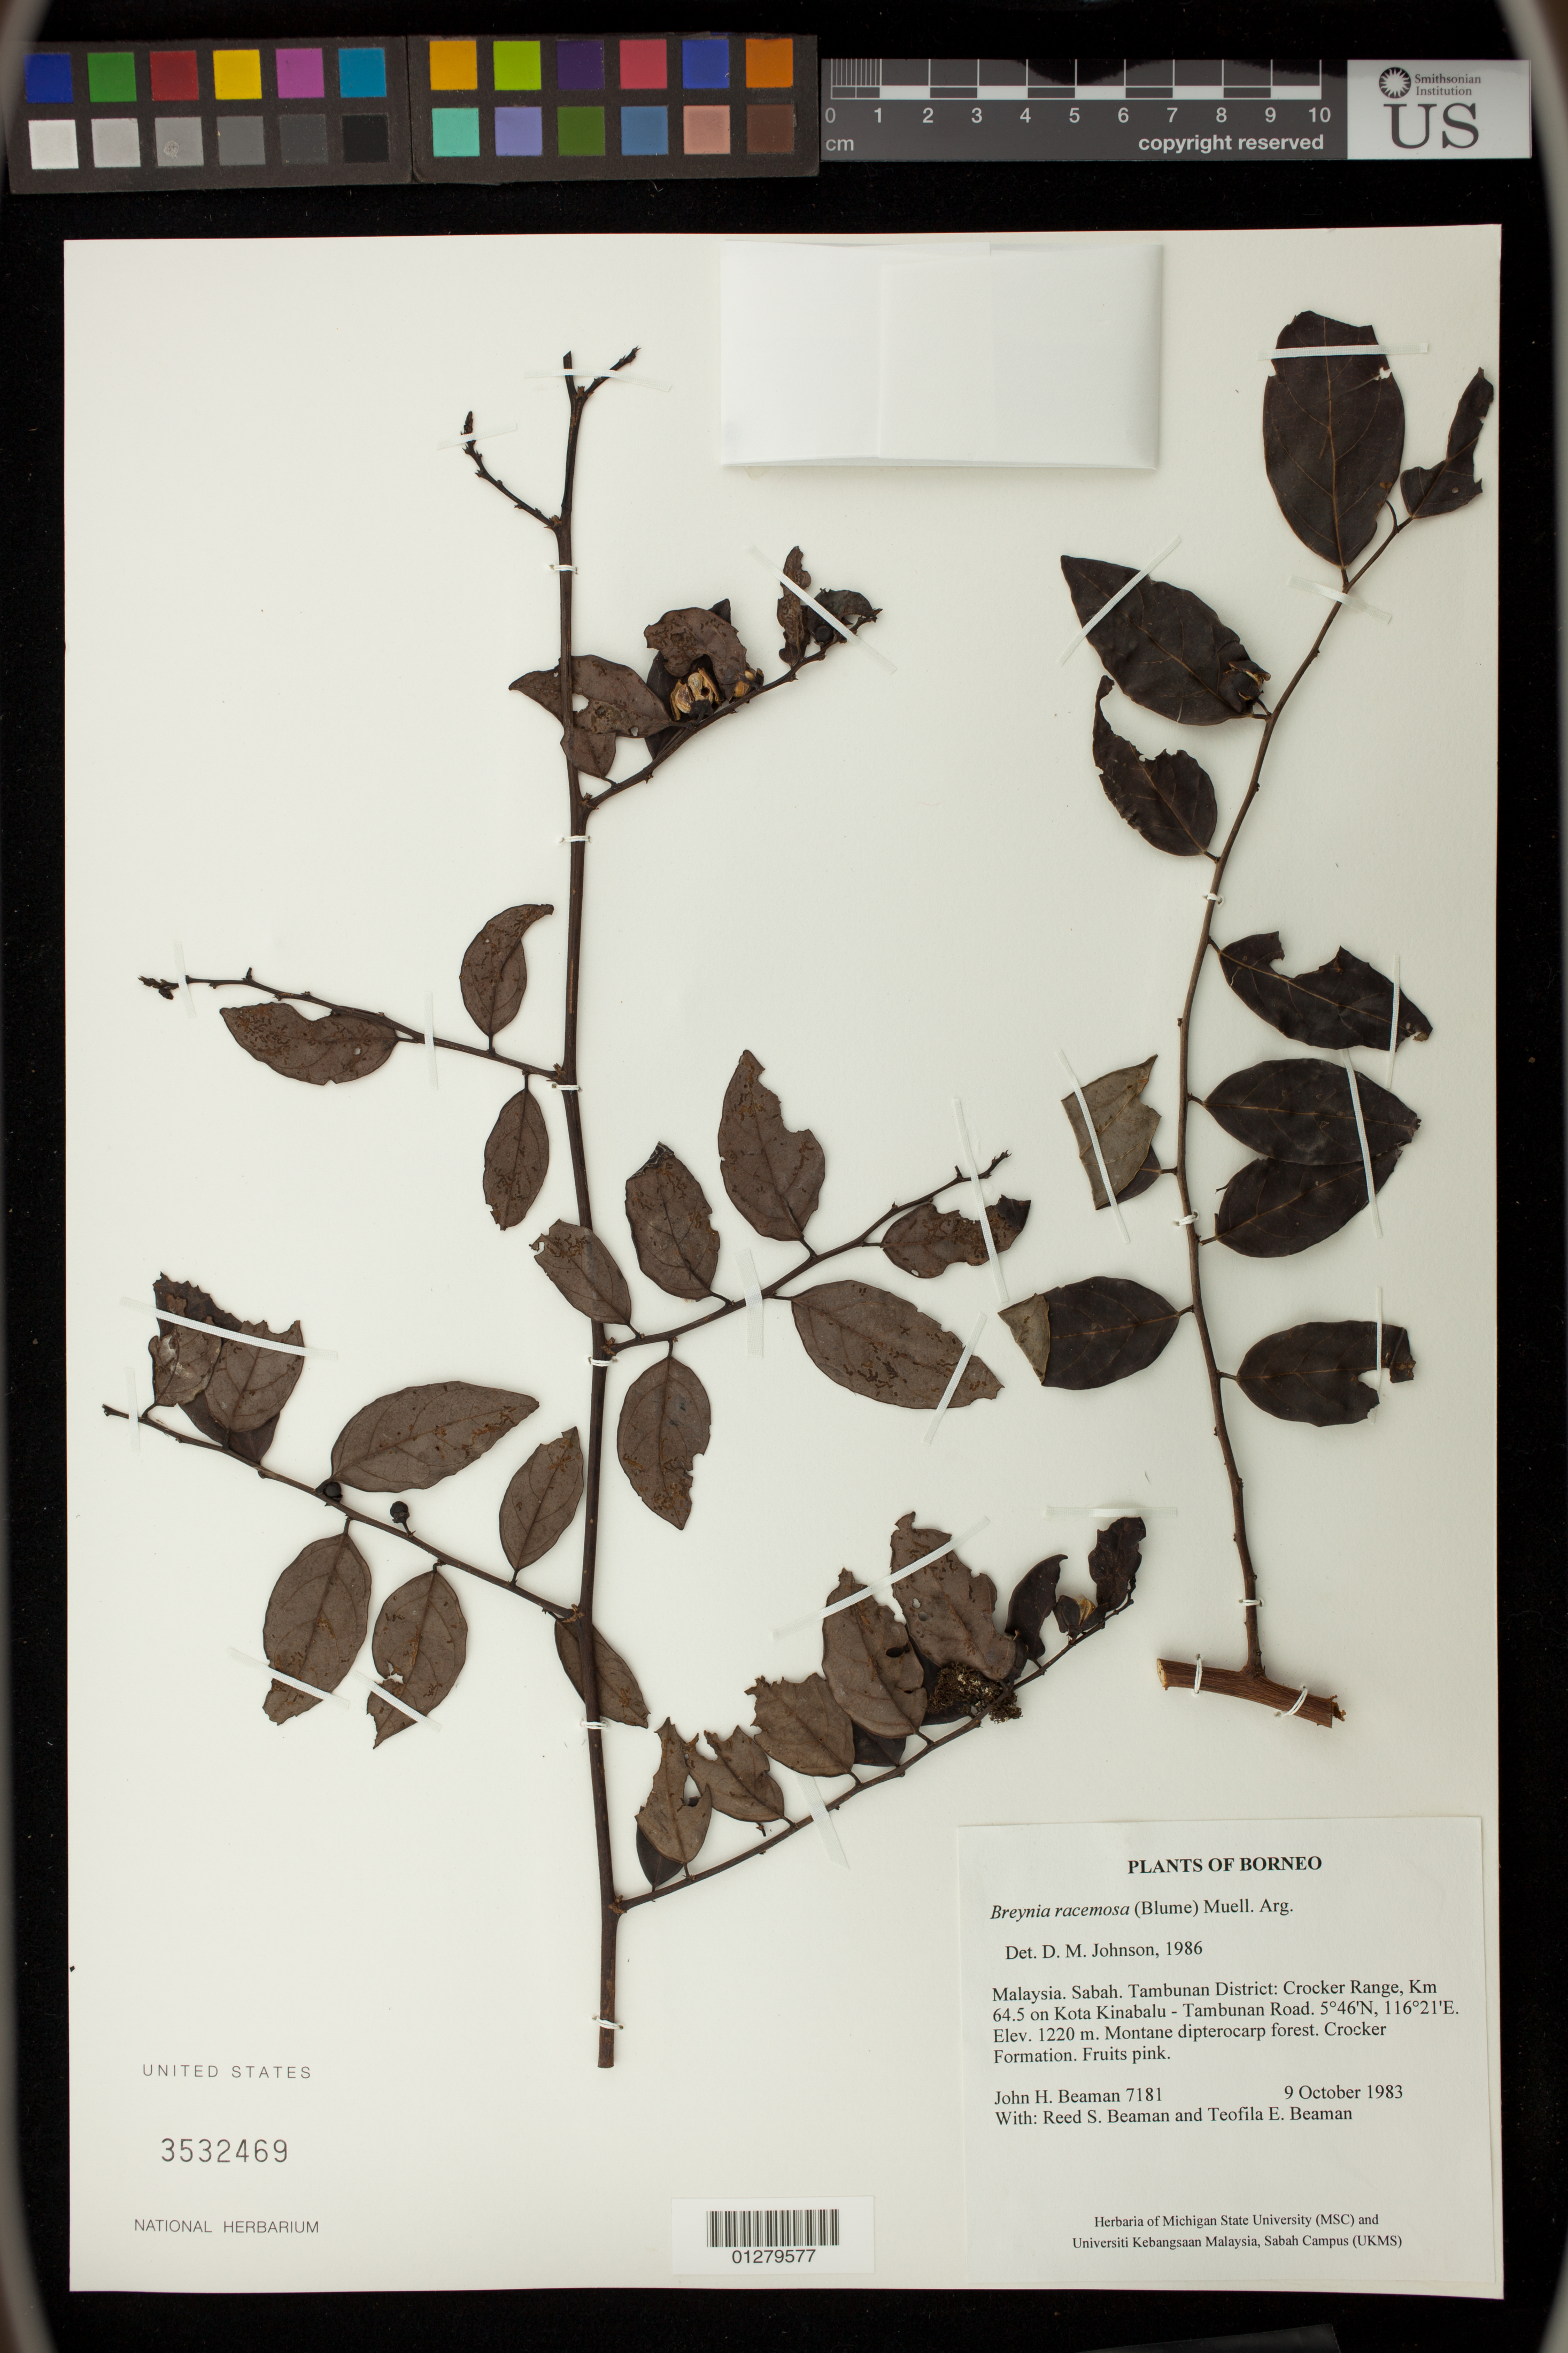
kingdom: Plantae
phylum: Tracheophyta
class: Magnoliopsida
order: Malpighiales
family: Phyllanthaceae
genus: Phyllanthus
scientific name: Phyllanthus reclinatus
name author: Roxb.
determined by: Wagner, W. L., (BOT), Smithsonian Institution - National Museum of Natural History (UNITED STATES)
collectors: J. H. Beaman, R. S. Beaman & T. E. Beaman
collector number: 7181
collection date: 1983-10-09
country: Malaysia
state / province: Sabah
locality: Borneo: Tambunan District: Crocker Range, Km 64.5 on Kota Kinabalu - Tambunan Road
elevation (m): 1220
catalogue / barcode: US 3532469